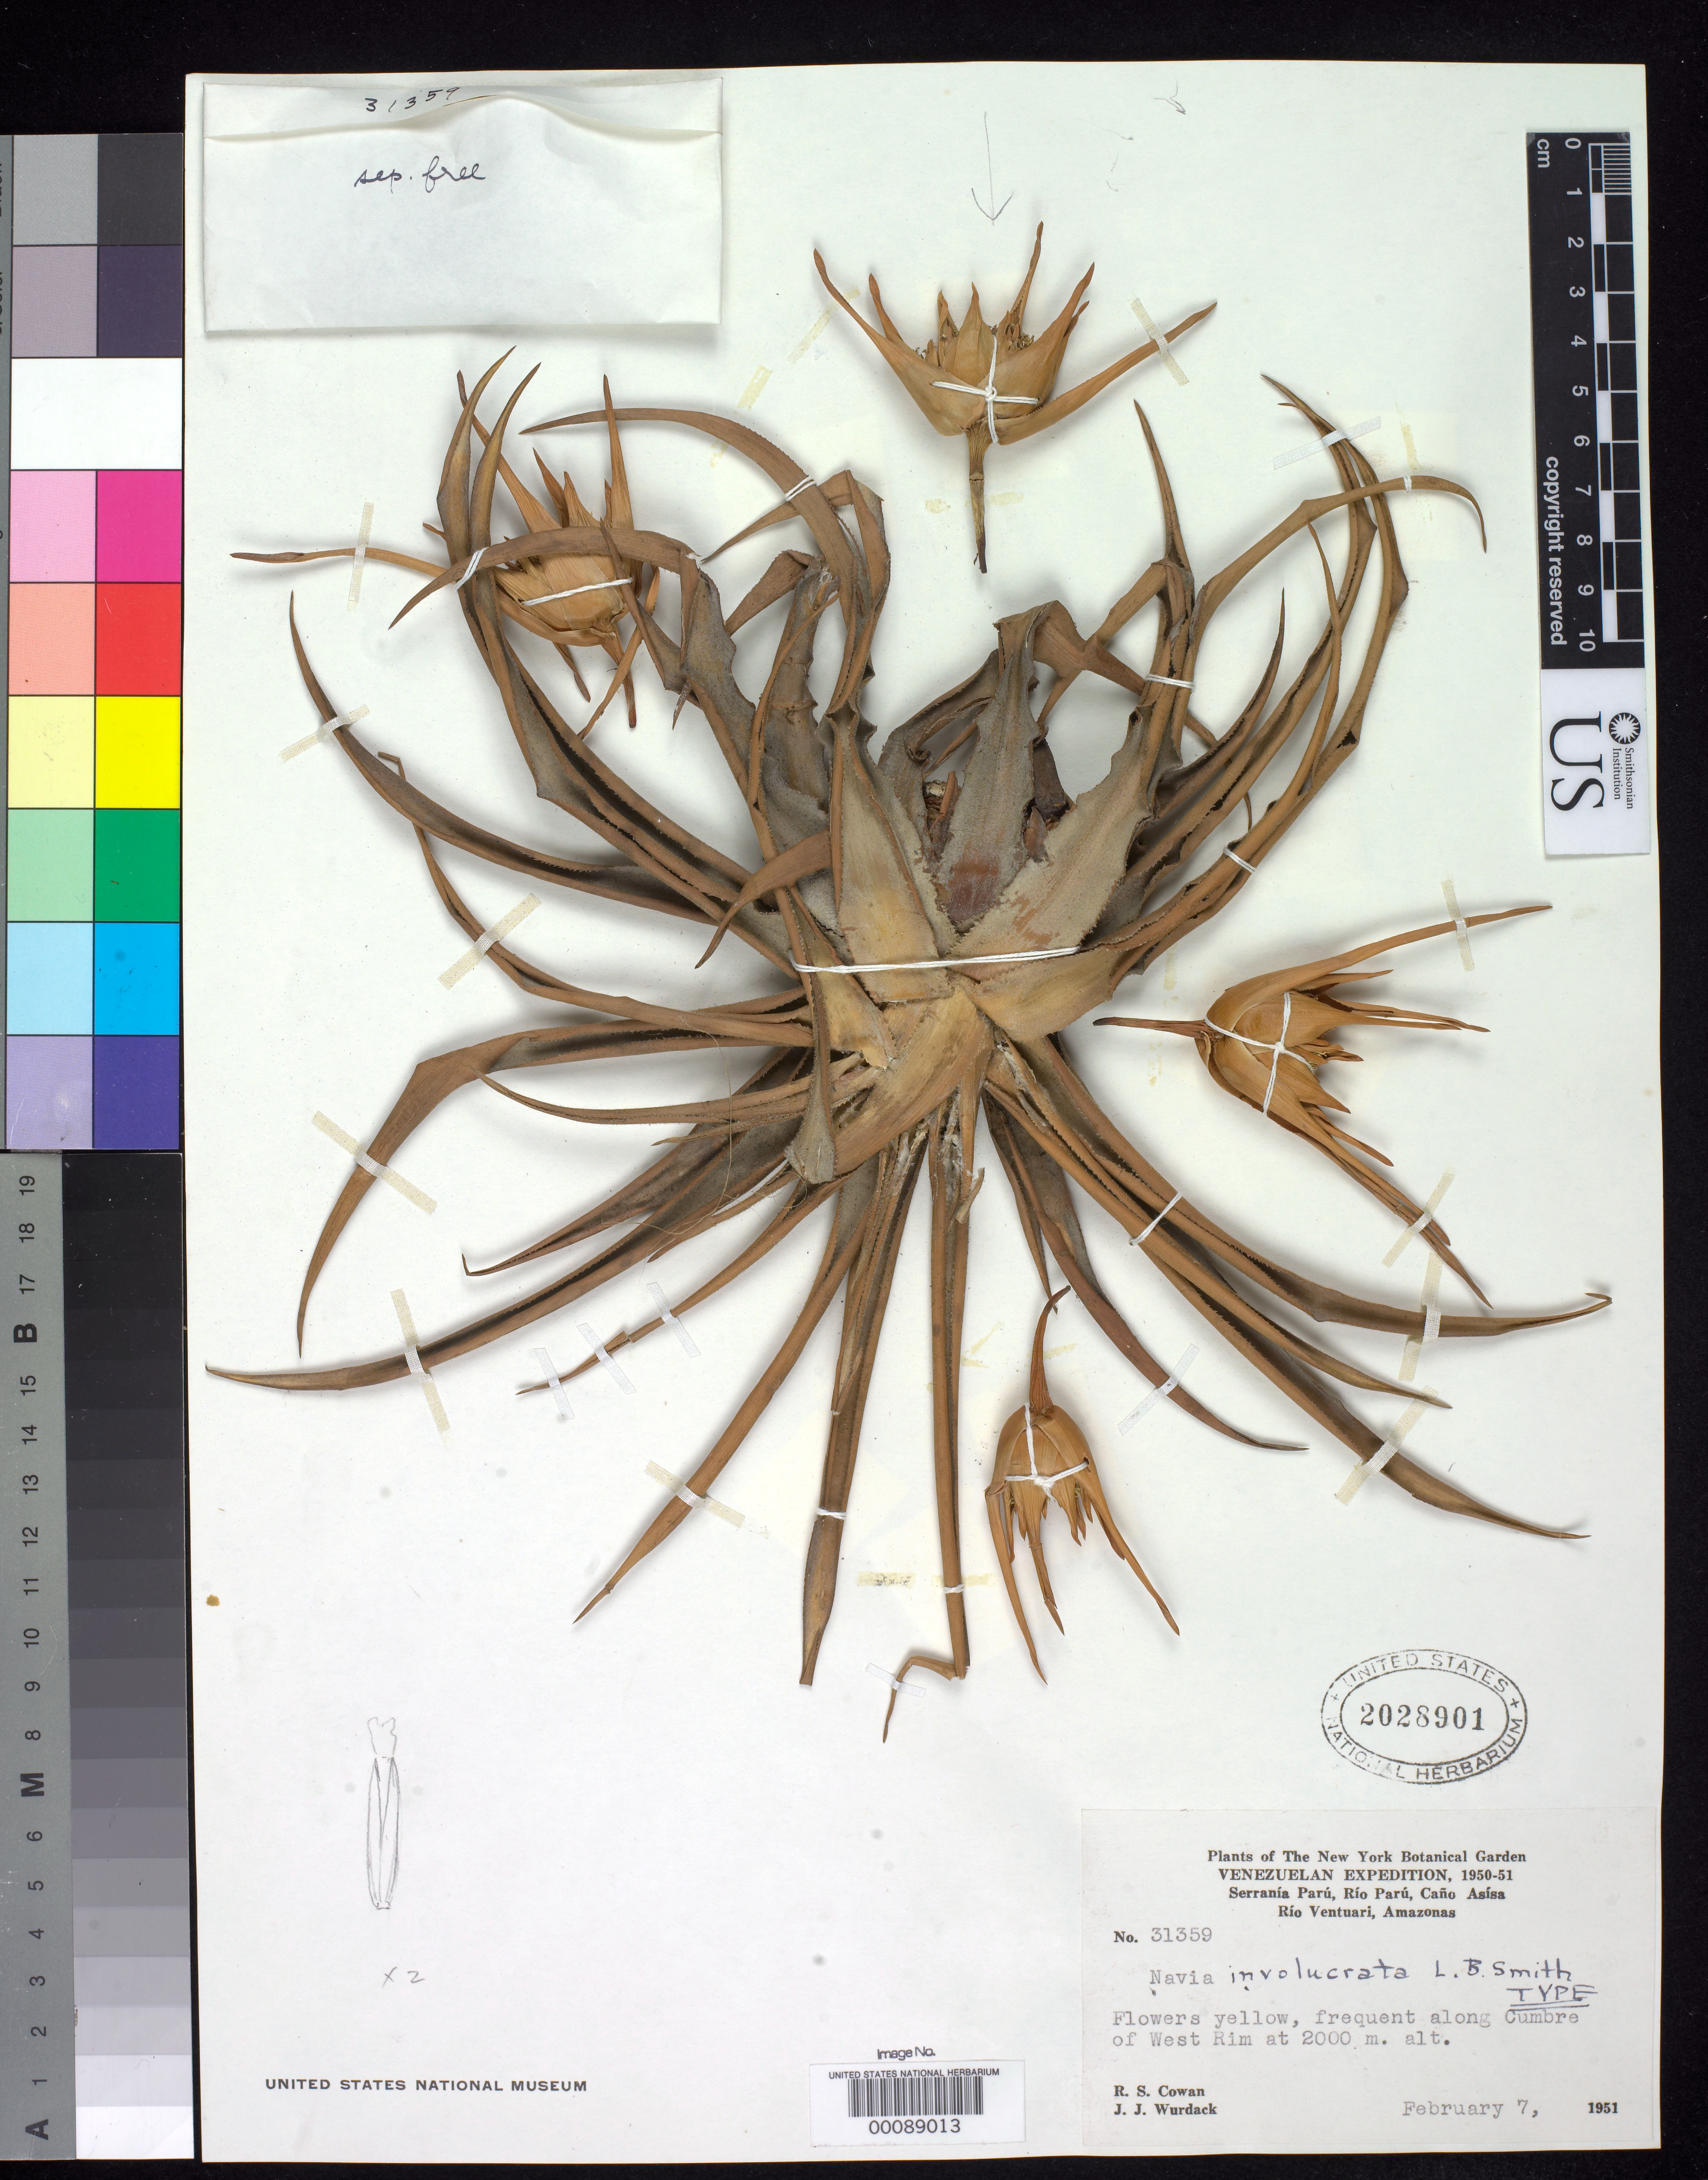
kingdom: Plantae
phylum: Tracheophyta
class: Liliopsida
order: Poales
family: Bromeliaceae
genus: Navia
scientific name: Navia involucrata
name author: L.B. Sm.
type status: Holotype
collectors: R. S. Cowan & J. J. Wurdack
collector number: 31359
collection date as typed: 07 Feb 1951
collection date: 1951-02-07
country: Venezuela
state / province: Amazonas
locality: Serrania Paru, Rio Paru, Cano Asisa, Rio Ventuari.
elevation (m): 2000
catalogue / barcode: US 2028901